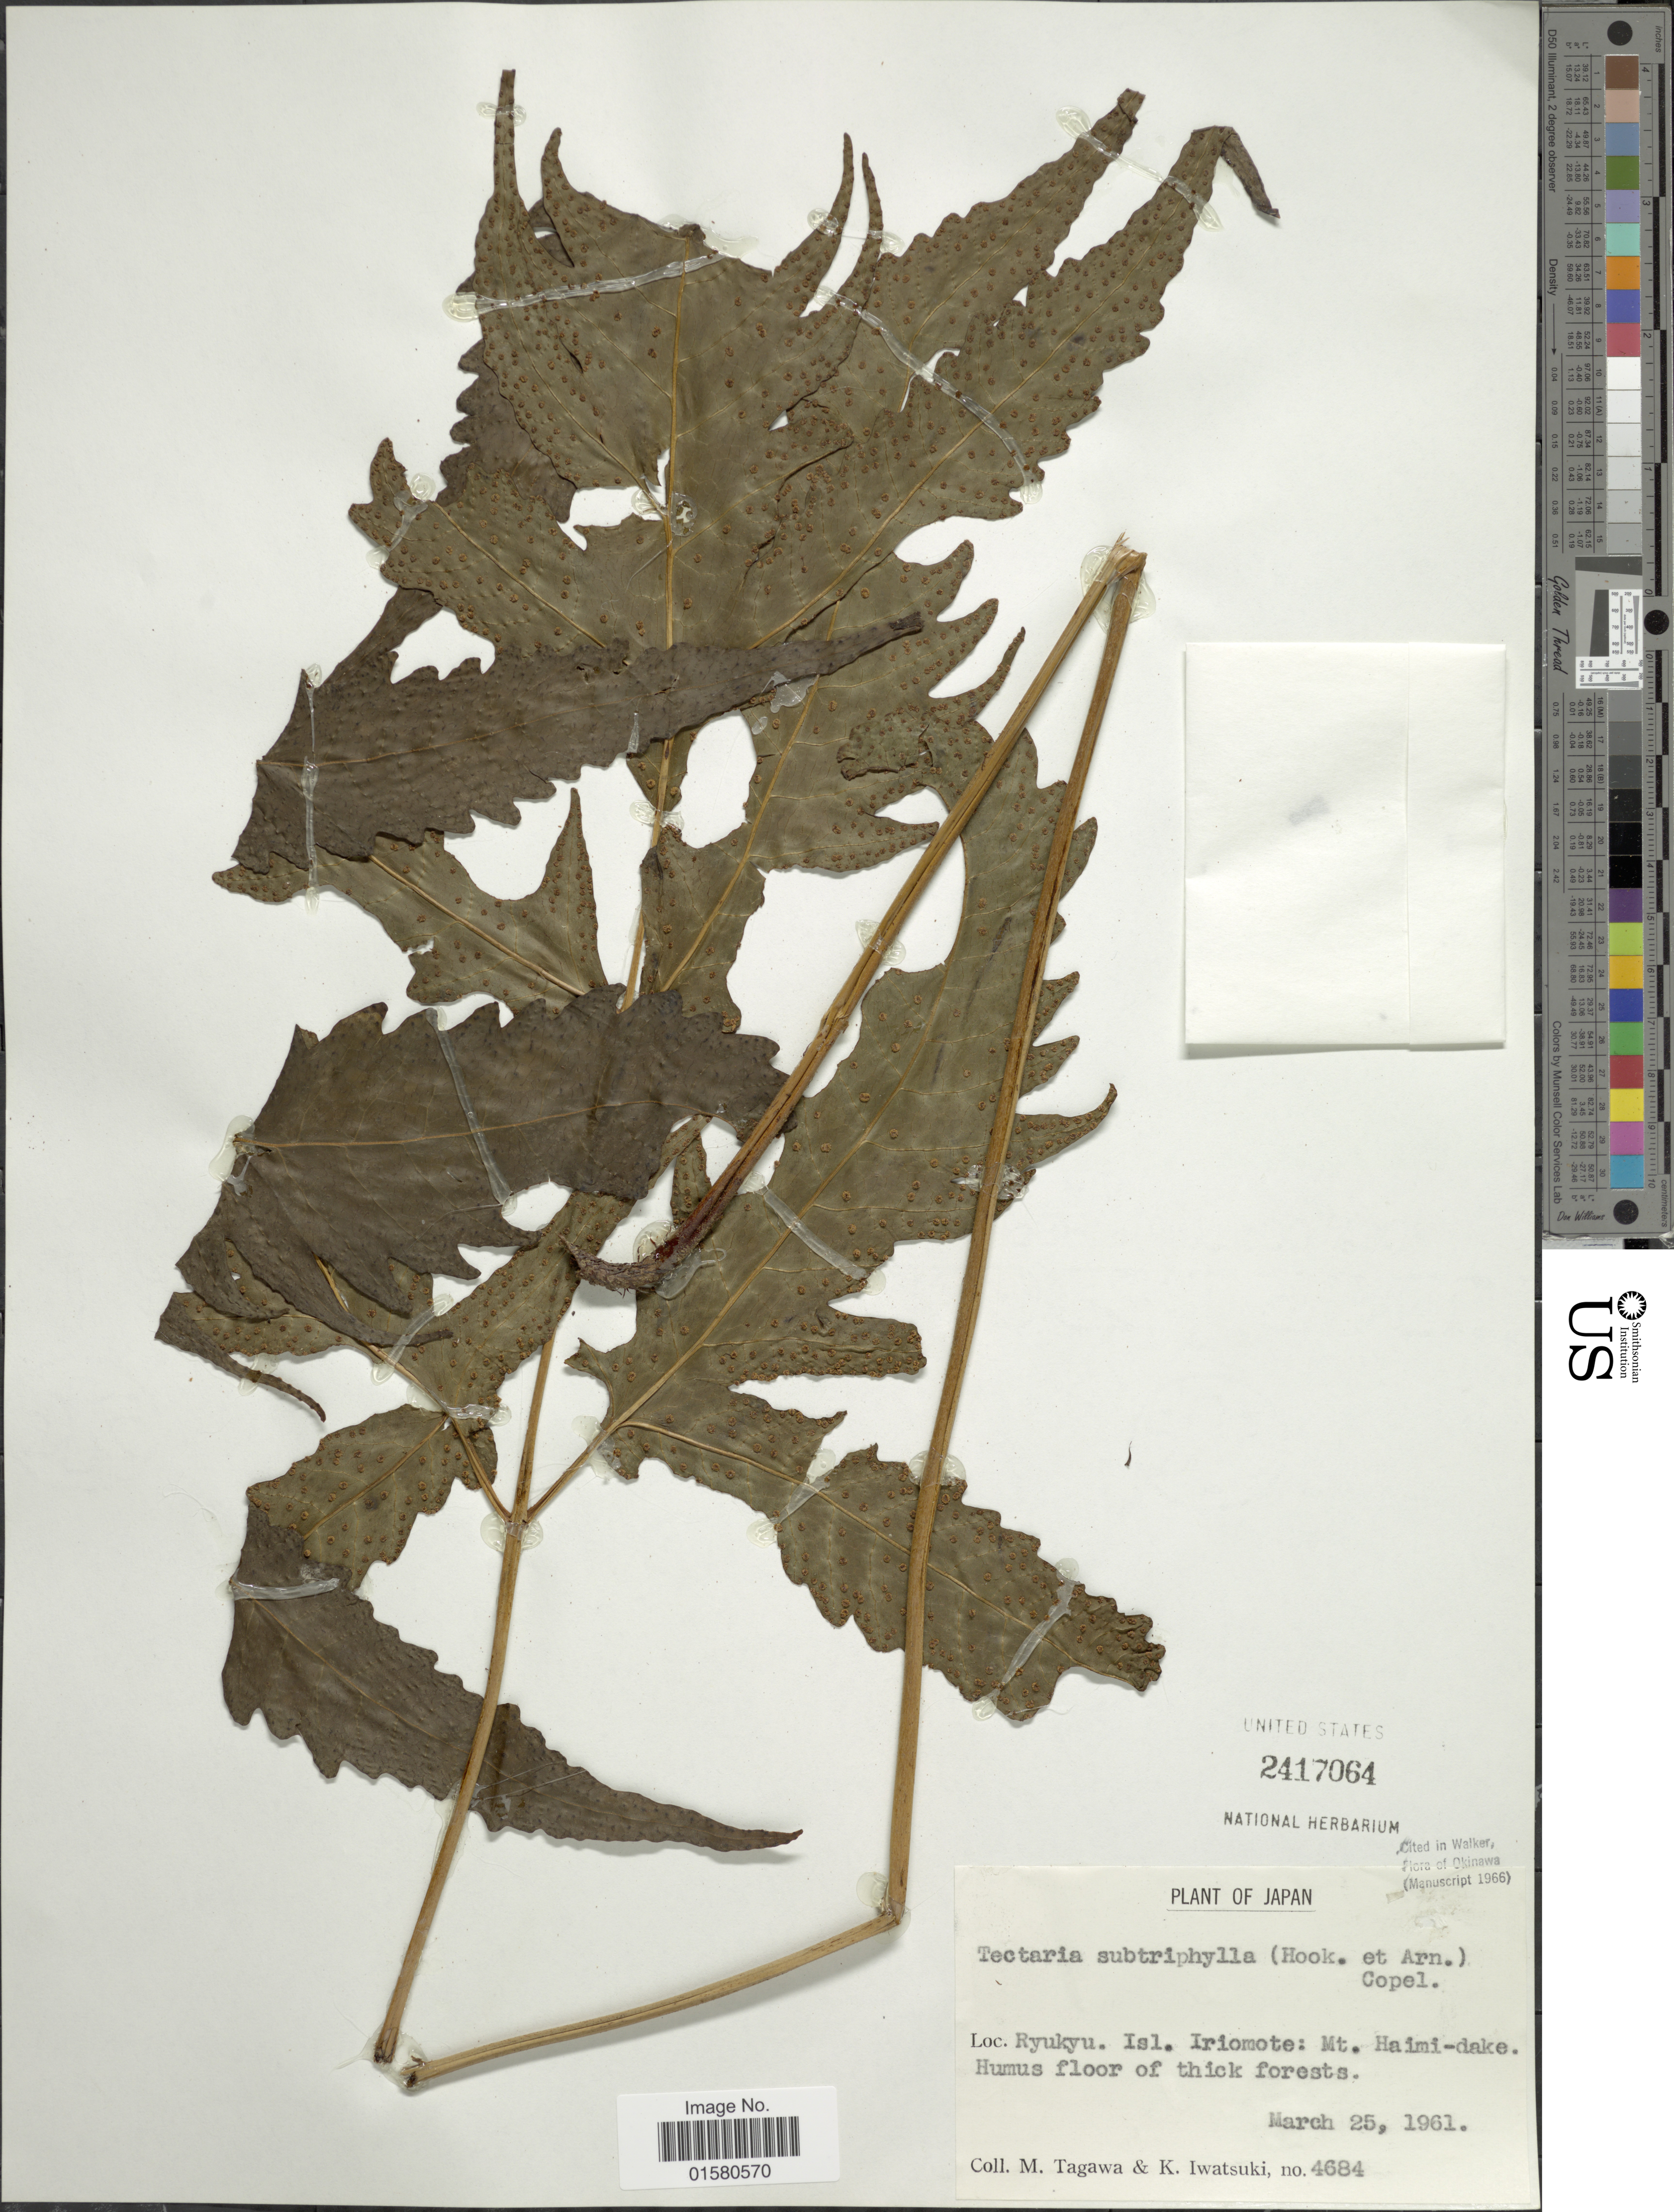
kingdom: Plantae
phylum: Tracheophyta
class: Polypodiopsida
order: Polypodiales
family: Tectariaceae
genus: Tectaria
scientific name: Tectaria subtriphylla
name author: (Hook. & Arn.) Copel.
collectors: M. Tagawa & K. Iwatsuki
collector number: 4684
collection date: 1961-03-25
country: Japan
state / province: Okinawa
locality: Ryukyu, Isl, Iriomote, Mt. Haimi - dake.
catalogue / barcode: US 2417064